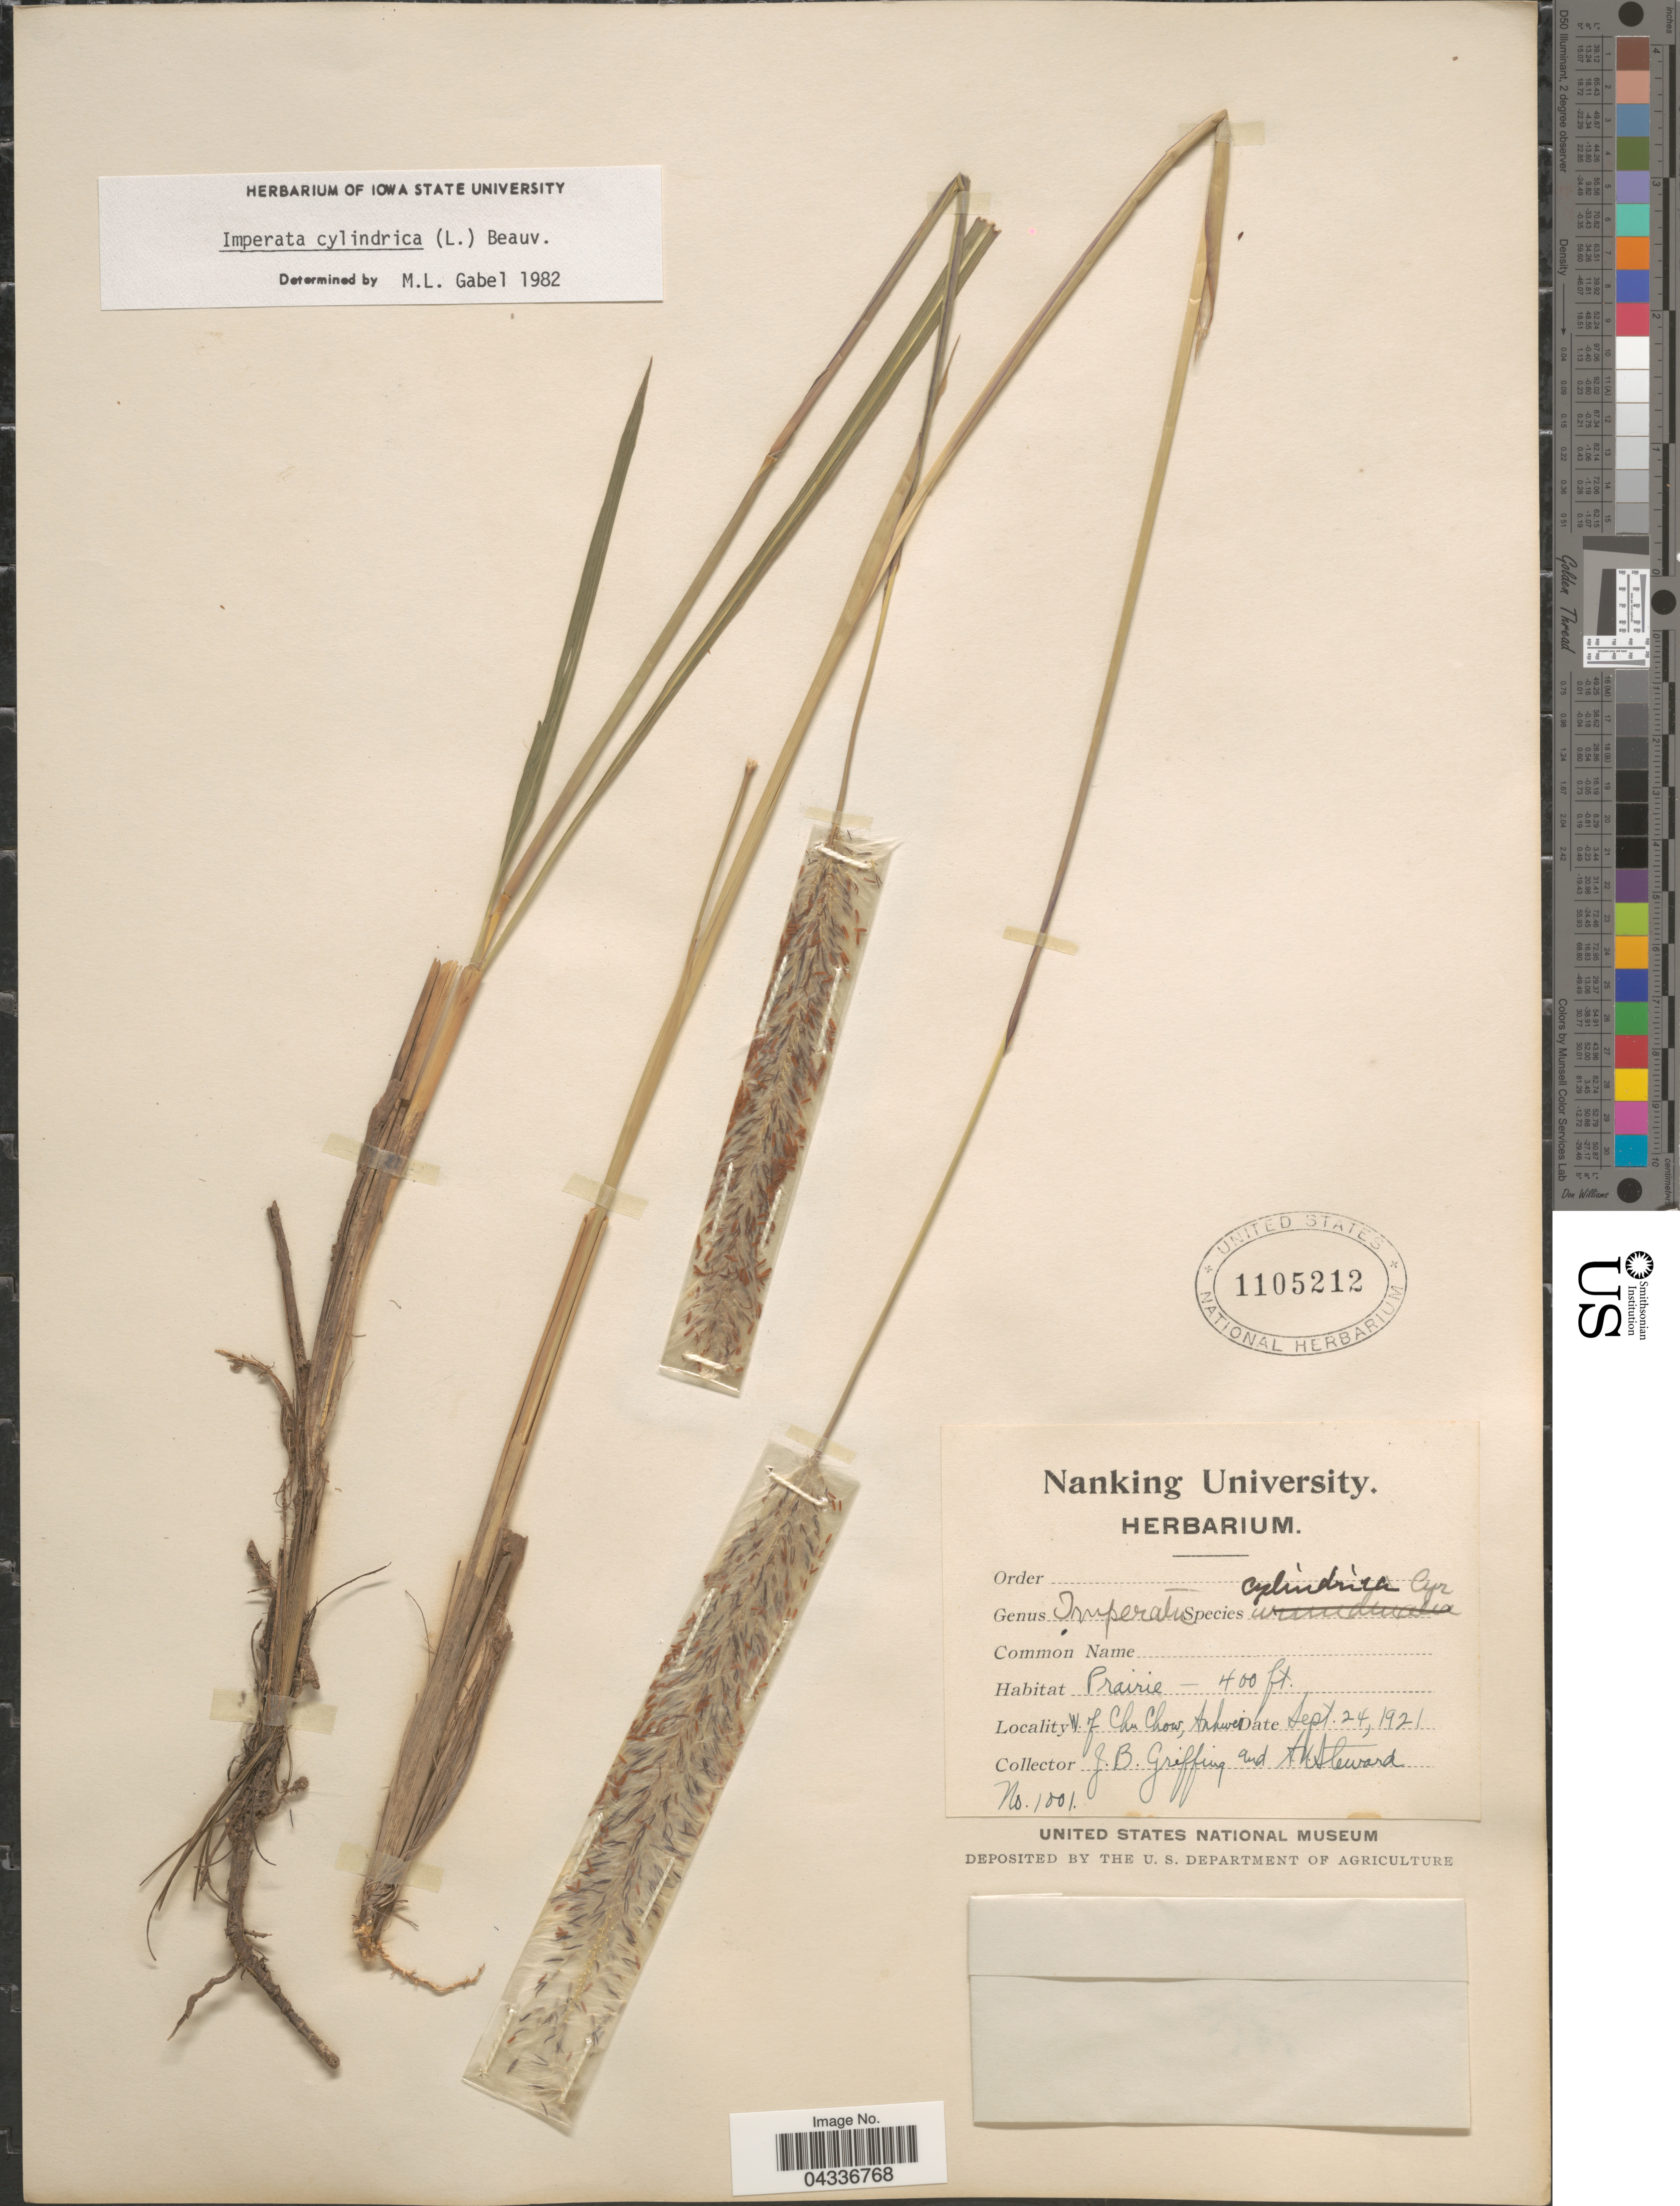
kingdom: Plantae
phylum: Tracheophyta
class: Liliopsida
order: Poales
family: Poaceae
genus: Imperata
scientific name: Imperata cylindrica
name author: (L.) P. Beauv.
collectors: J. Griffing & A. N. Steward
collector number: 1001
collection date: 1921-09-24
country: China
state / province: Anhui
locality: W. of Chu Chow, Anhwei.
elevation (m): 122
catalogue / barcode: US 1105212